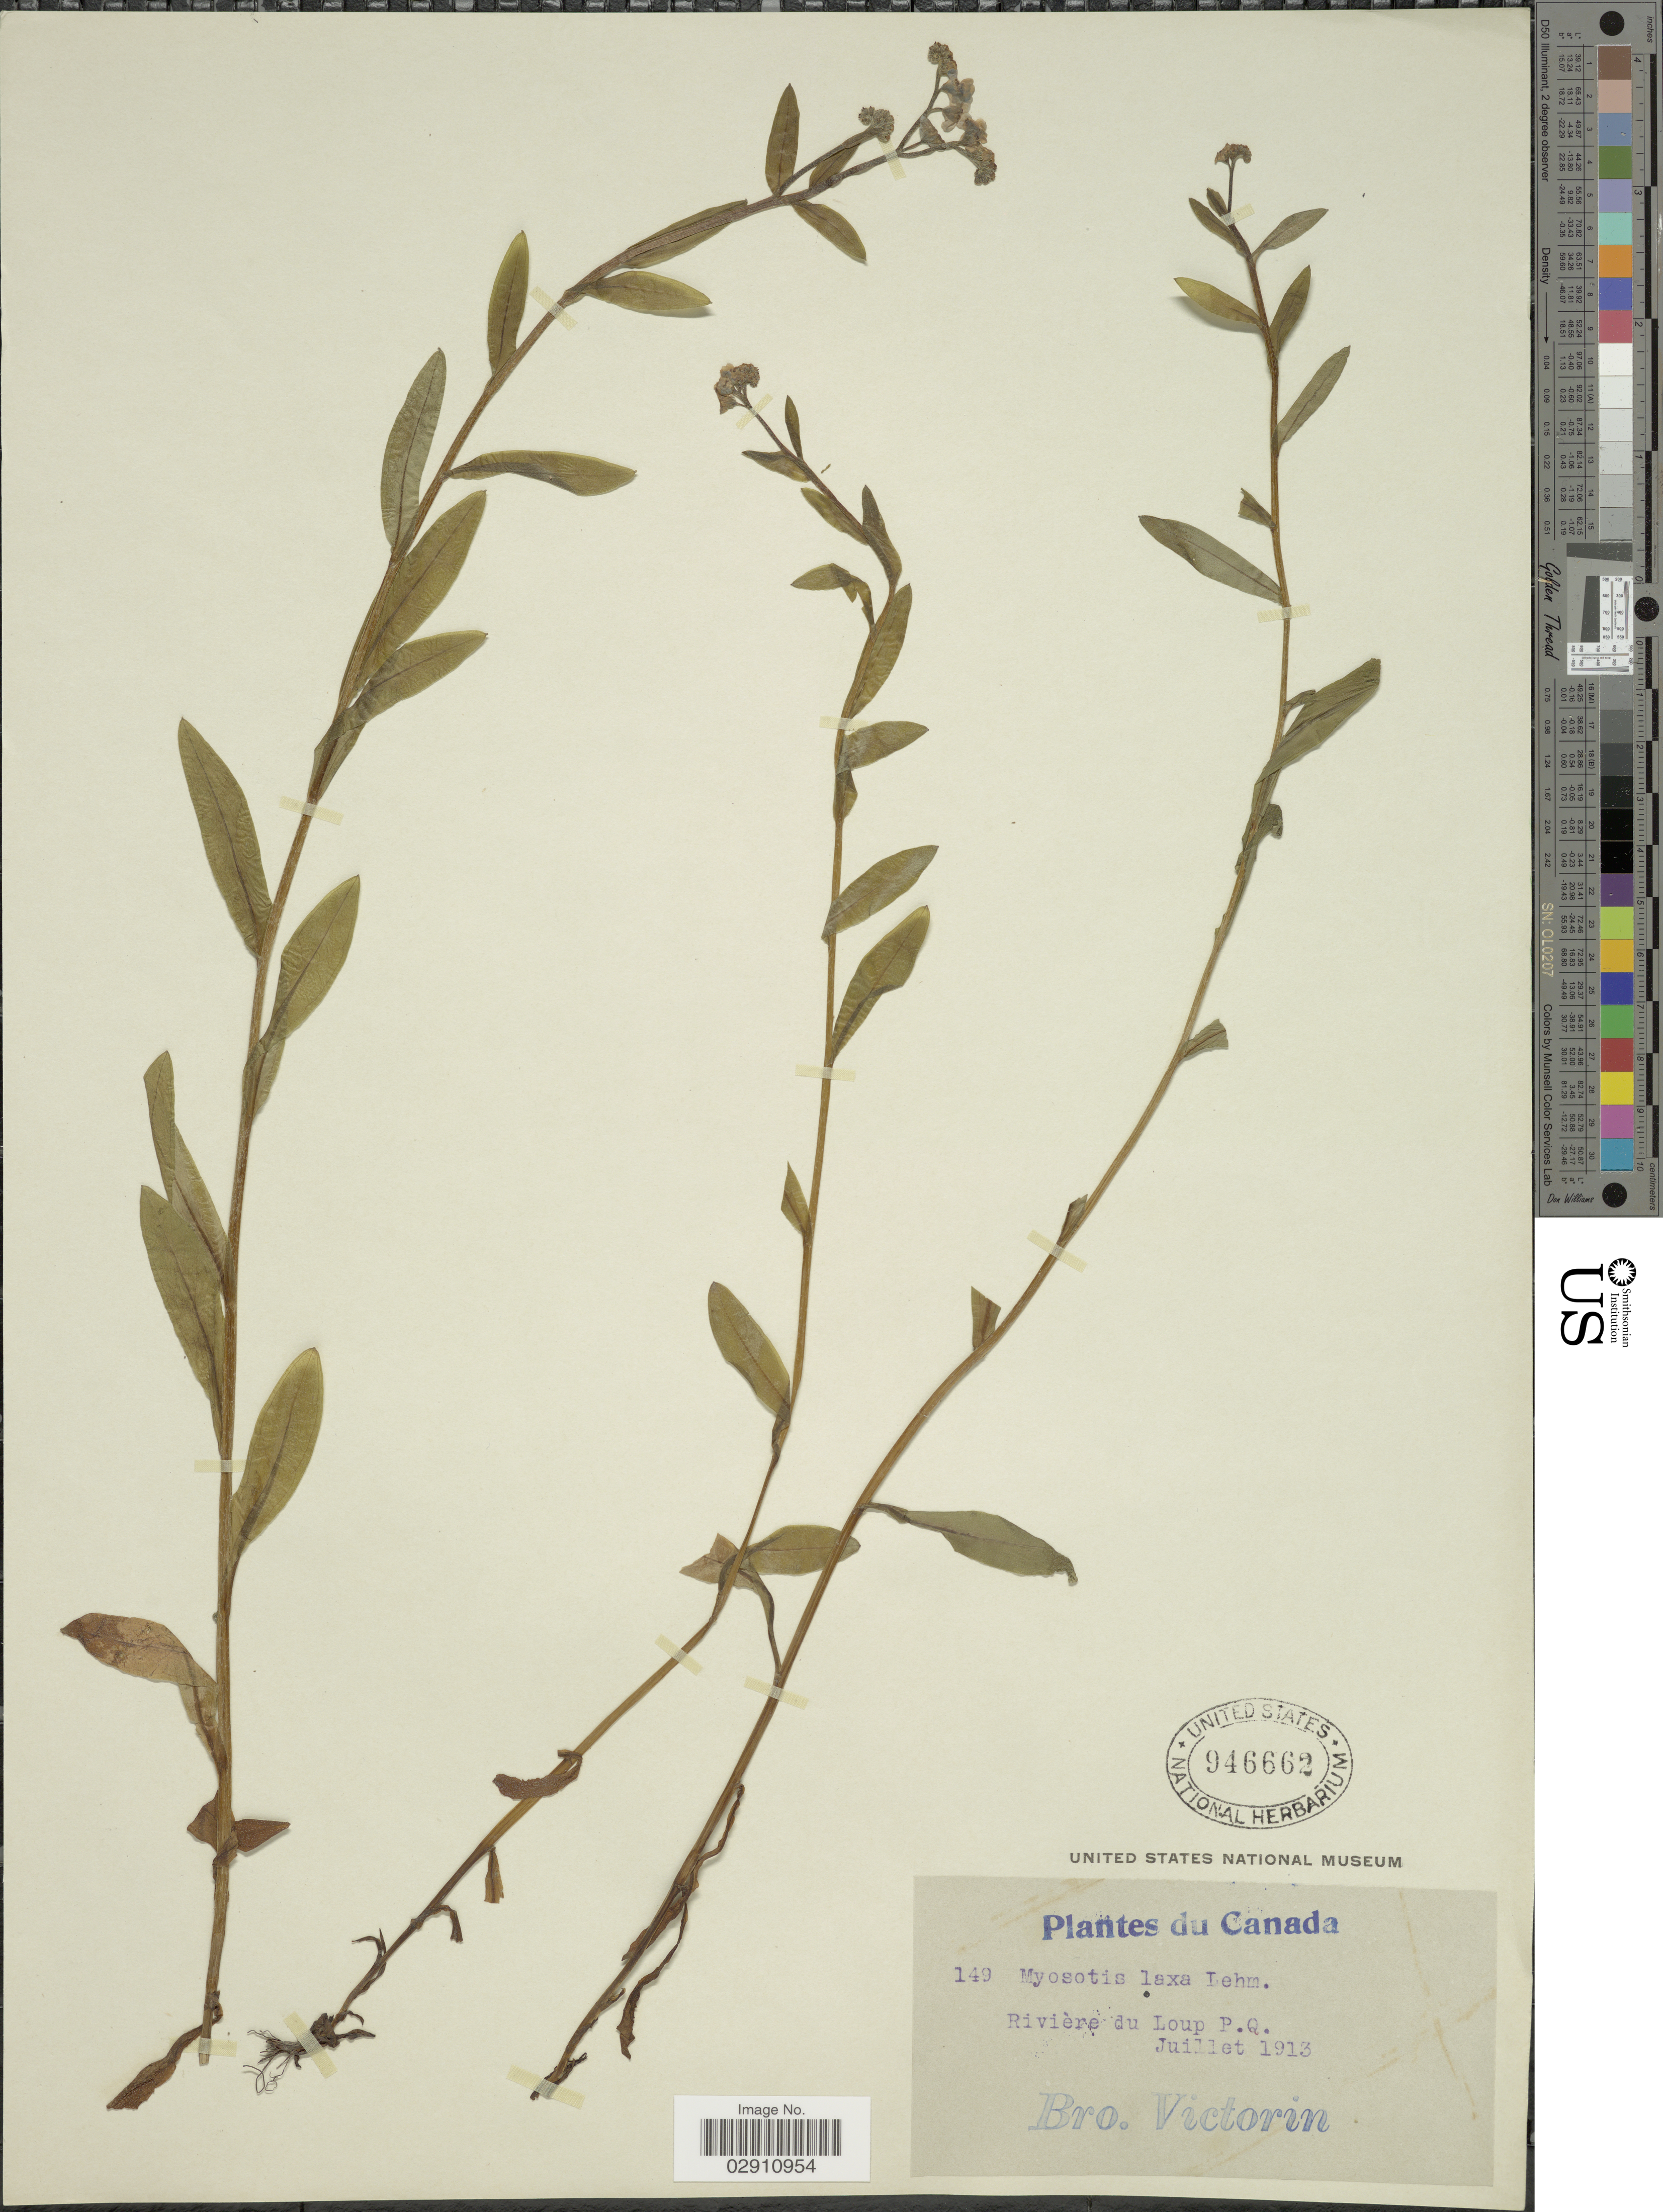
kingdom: Plantae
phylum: Tracheophyta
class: Magnoliopsida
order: Boraginales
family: Boraginaceae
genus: Myosotis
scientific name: Myosotis laxa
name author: F. Lehm.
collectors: B. Victorin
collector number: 149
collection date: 1913-07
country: Canada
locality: Rivière du Loup P.Q.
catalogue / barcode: US 946662